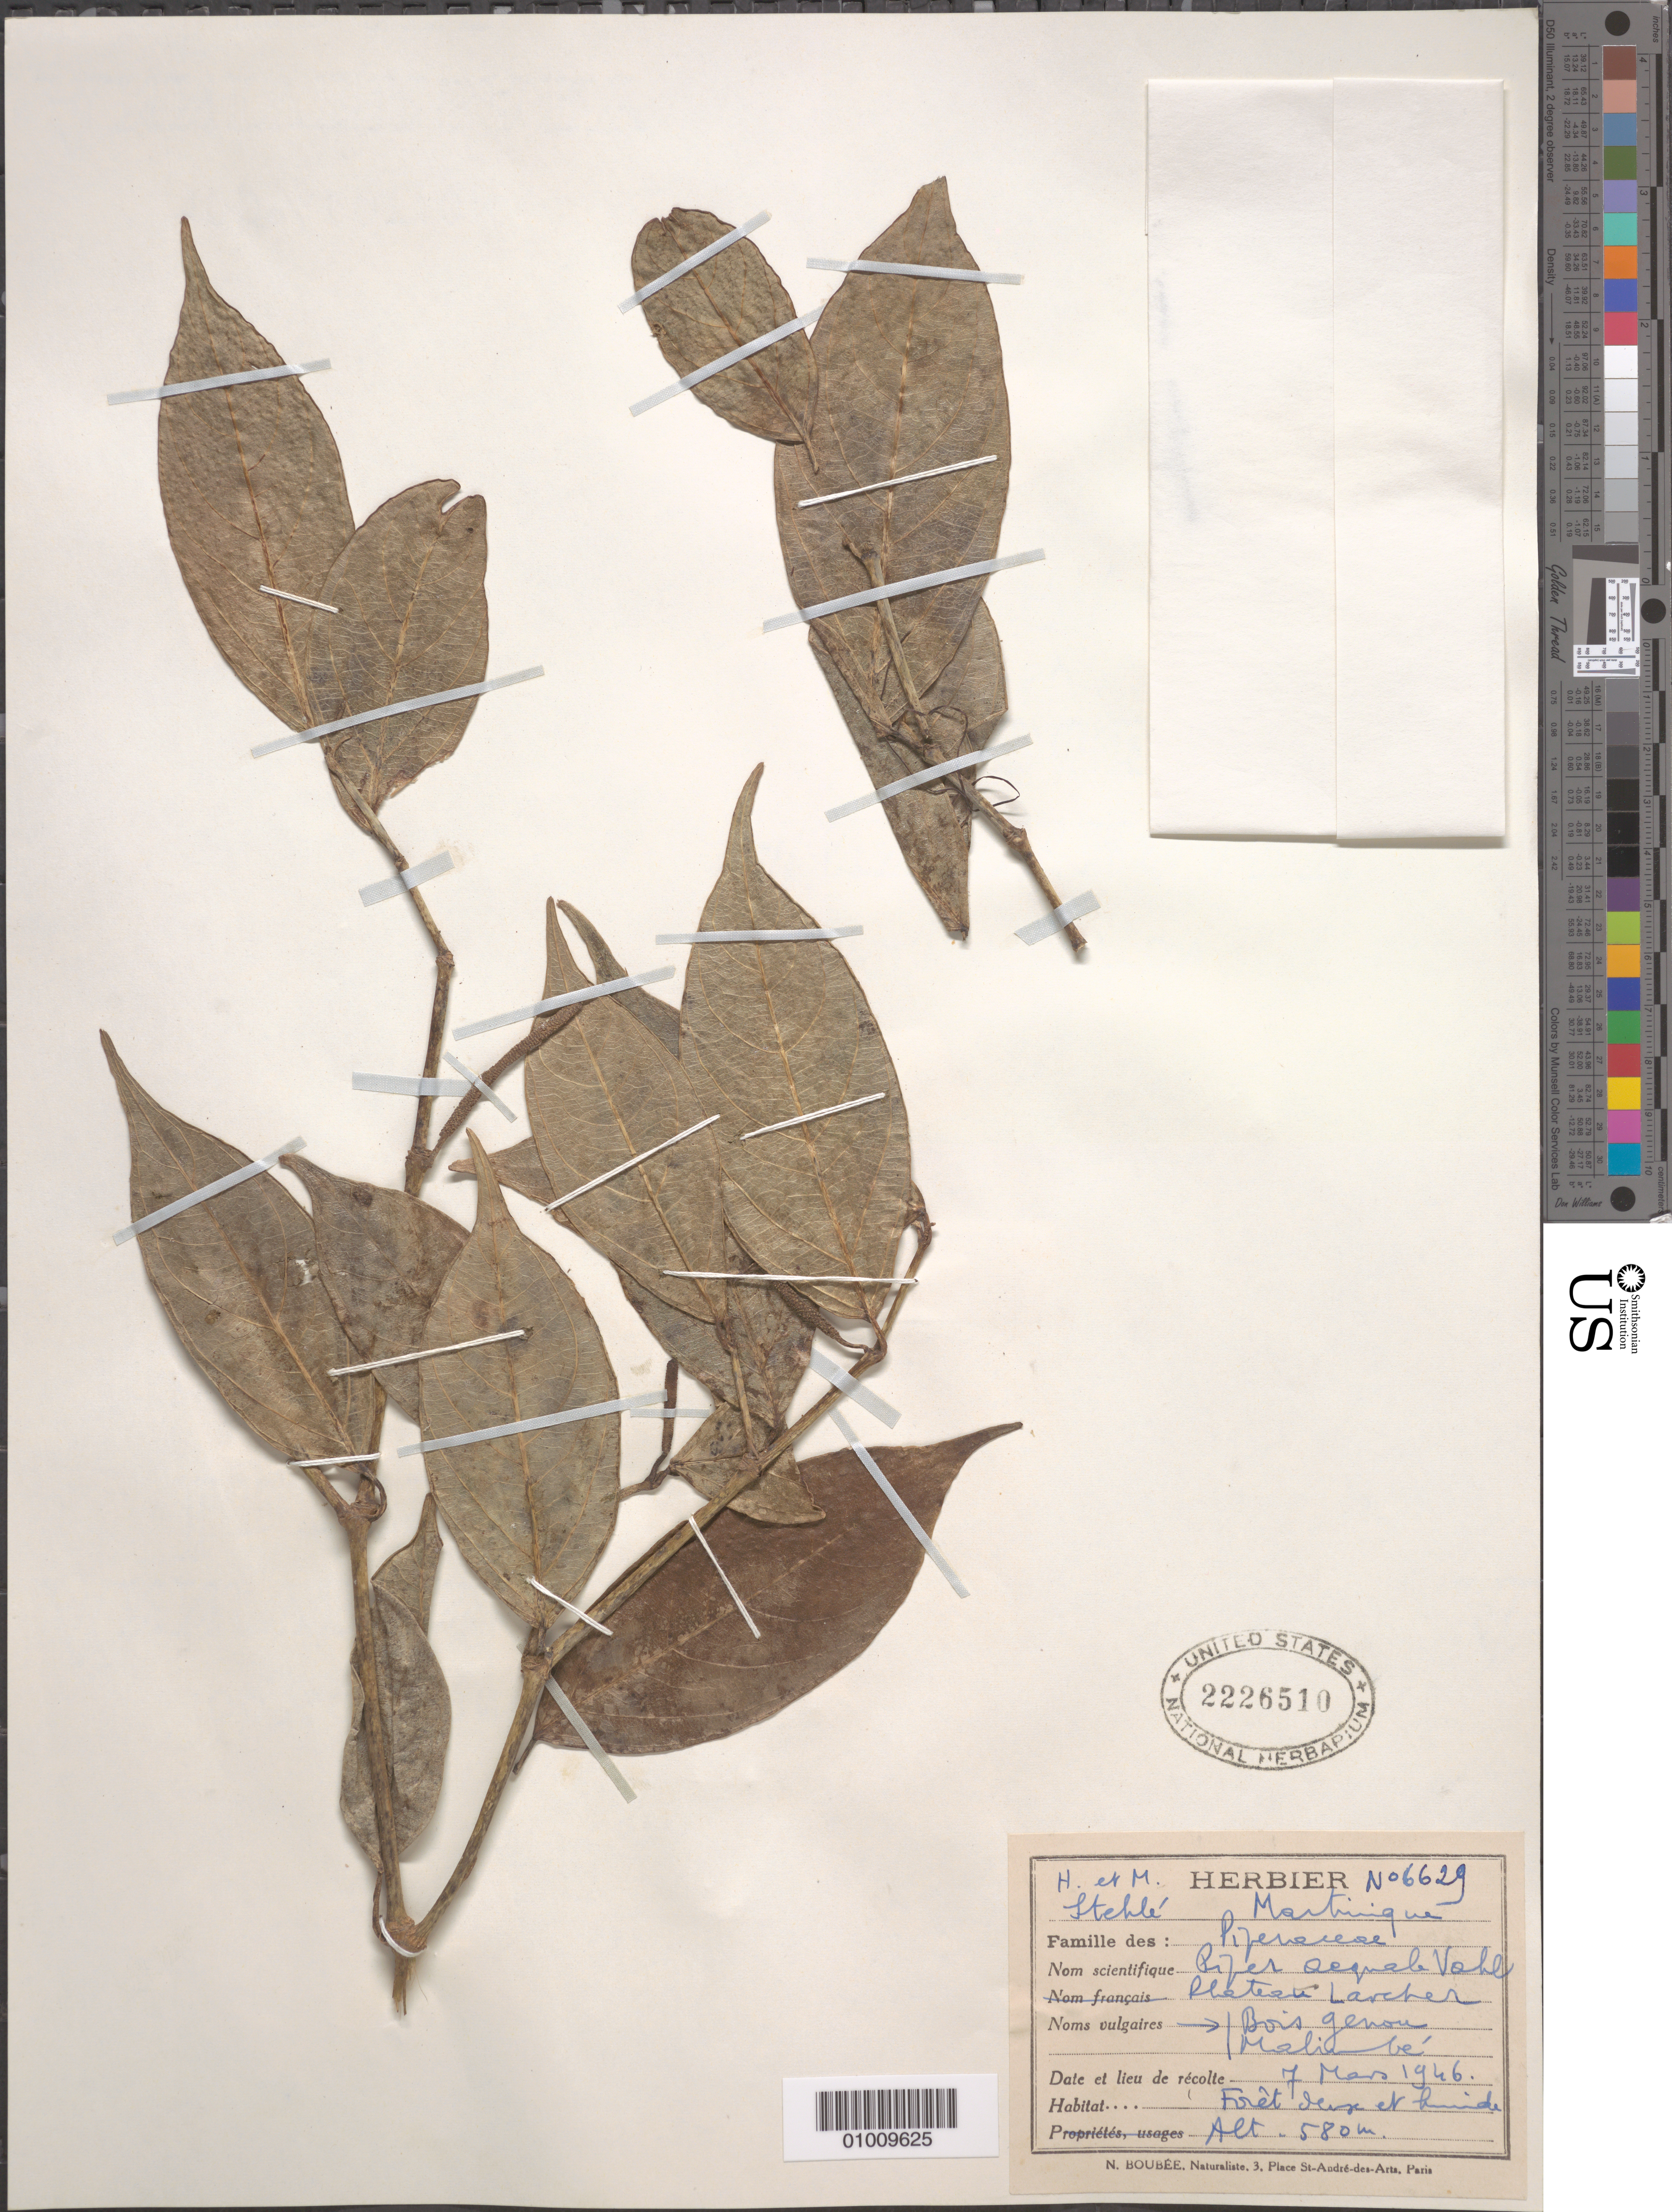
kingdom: Plantae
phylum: Tracheophyta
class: Magnoliopsida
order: Piperales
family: Piperaceae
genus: Piper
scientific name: Piper aequale var. aequale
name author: Vahl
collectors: H. Stehlé & M. Stehlé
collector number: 6629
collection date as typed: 07 Mar 1946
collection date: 1946-03-07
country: Martinique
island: Martinique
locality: forests.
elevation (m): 580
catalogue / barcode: US 2226510